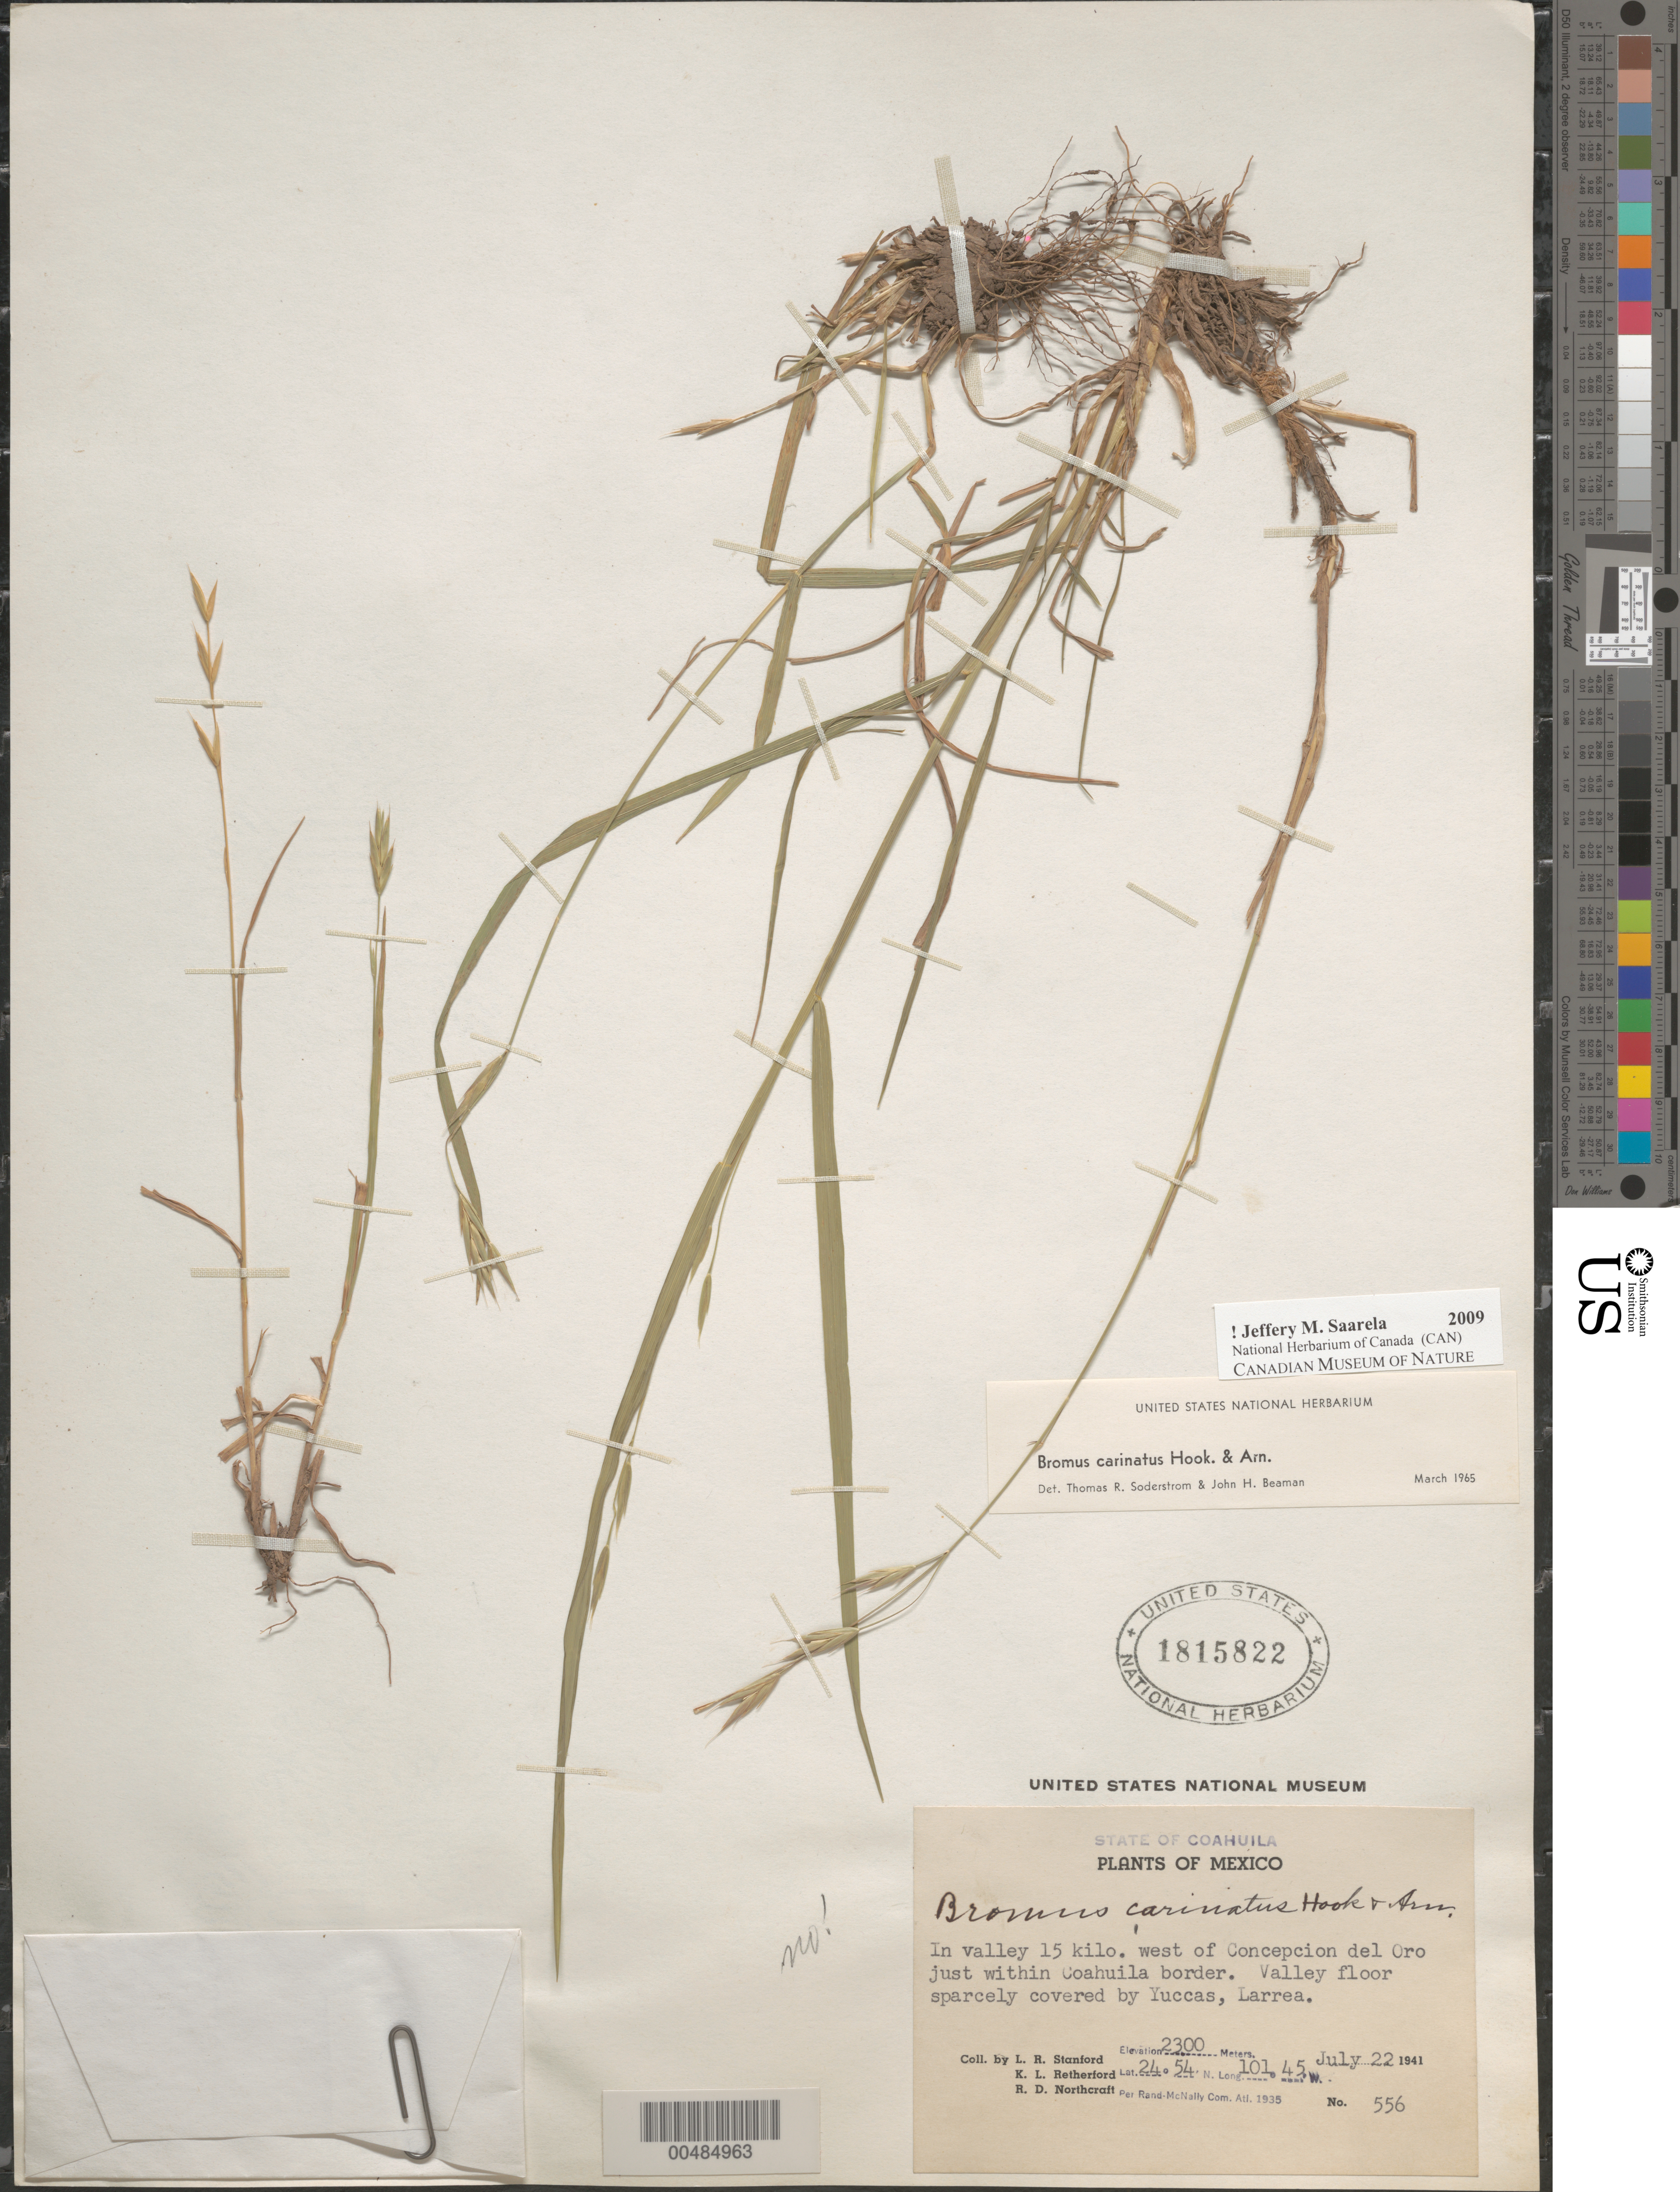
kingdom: Plantae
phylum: Tracheophyta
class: Liliopsida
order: Poales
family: Poaceae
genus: Bromus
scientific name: Bromus carinatus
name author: Hook. & Arn.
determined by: Soderstrom, T. R.; Beaman, J. H.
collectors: L. R. Stanford, K. Retherford & R. Northcraft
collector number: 556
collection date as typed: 22 Jul 1941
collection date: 1941-07-22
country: Mexico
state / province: Coahuila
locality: In valley 15 km W of Concepcion del Oro just within Coahuila border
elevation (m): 2300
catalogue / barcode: US 1815822